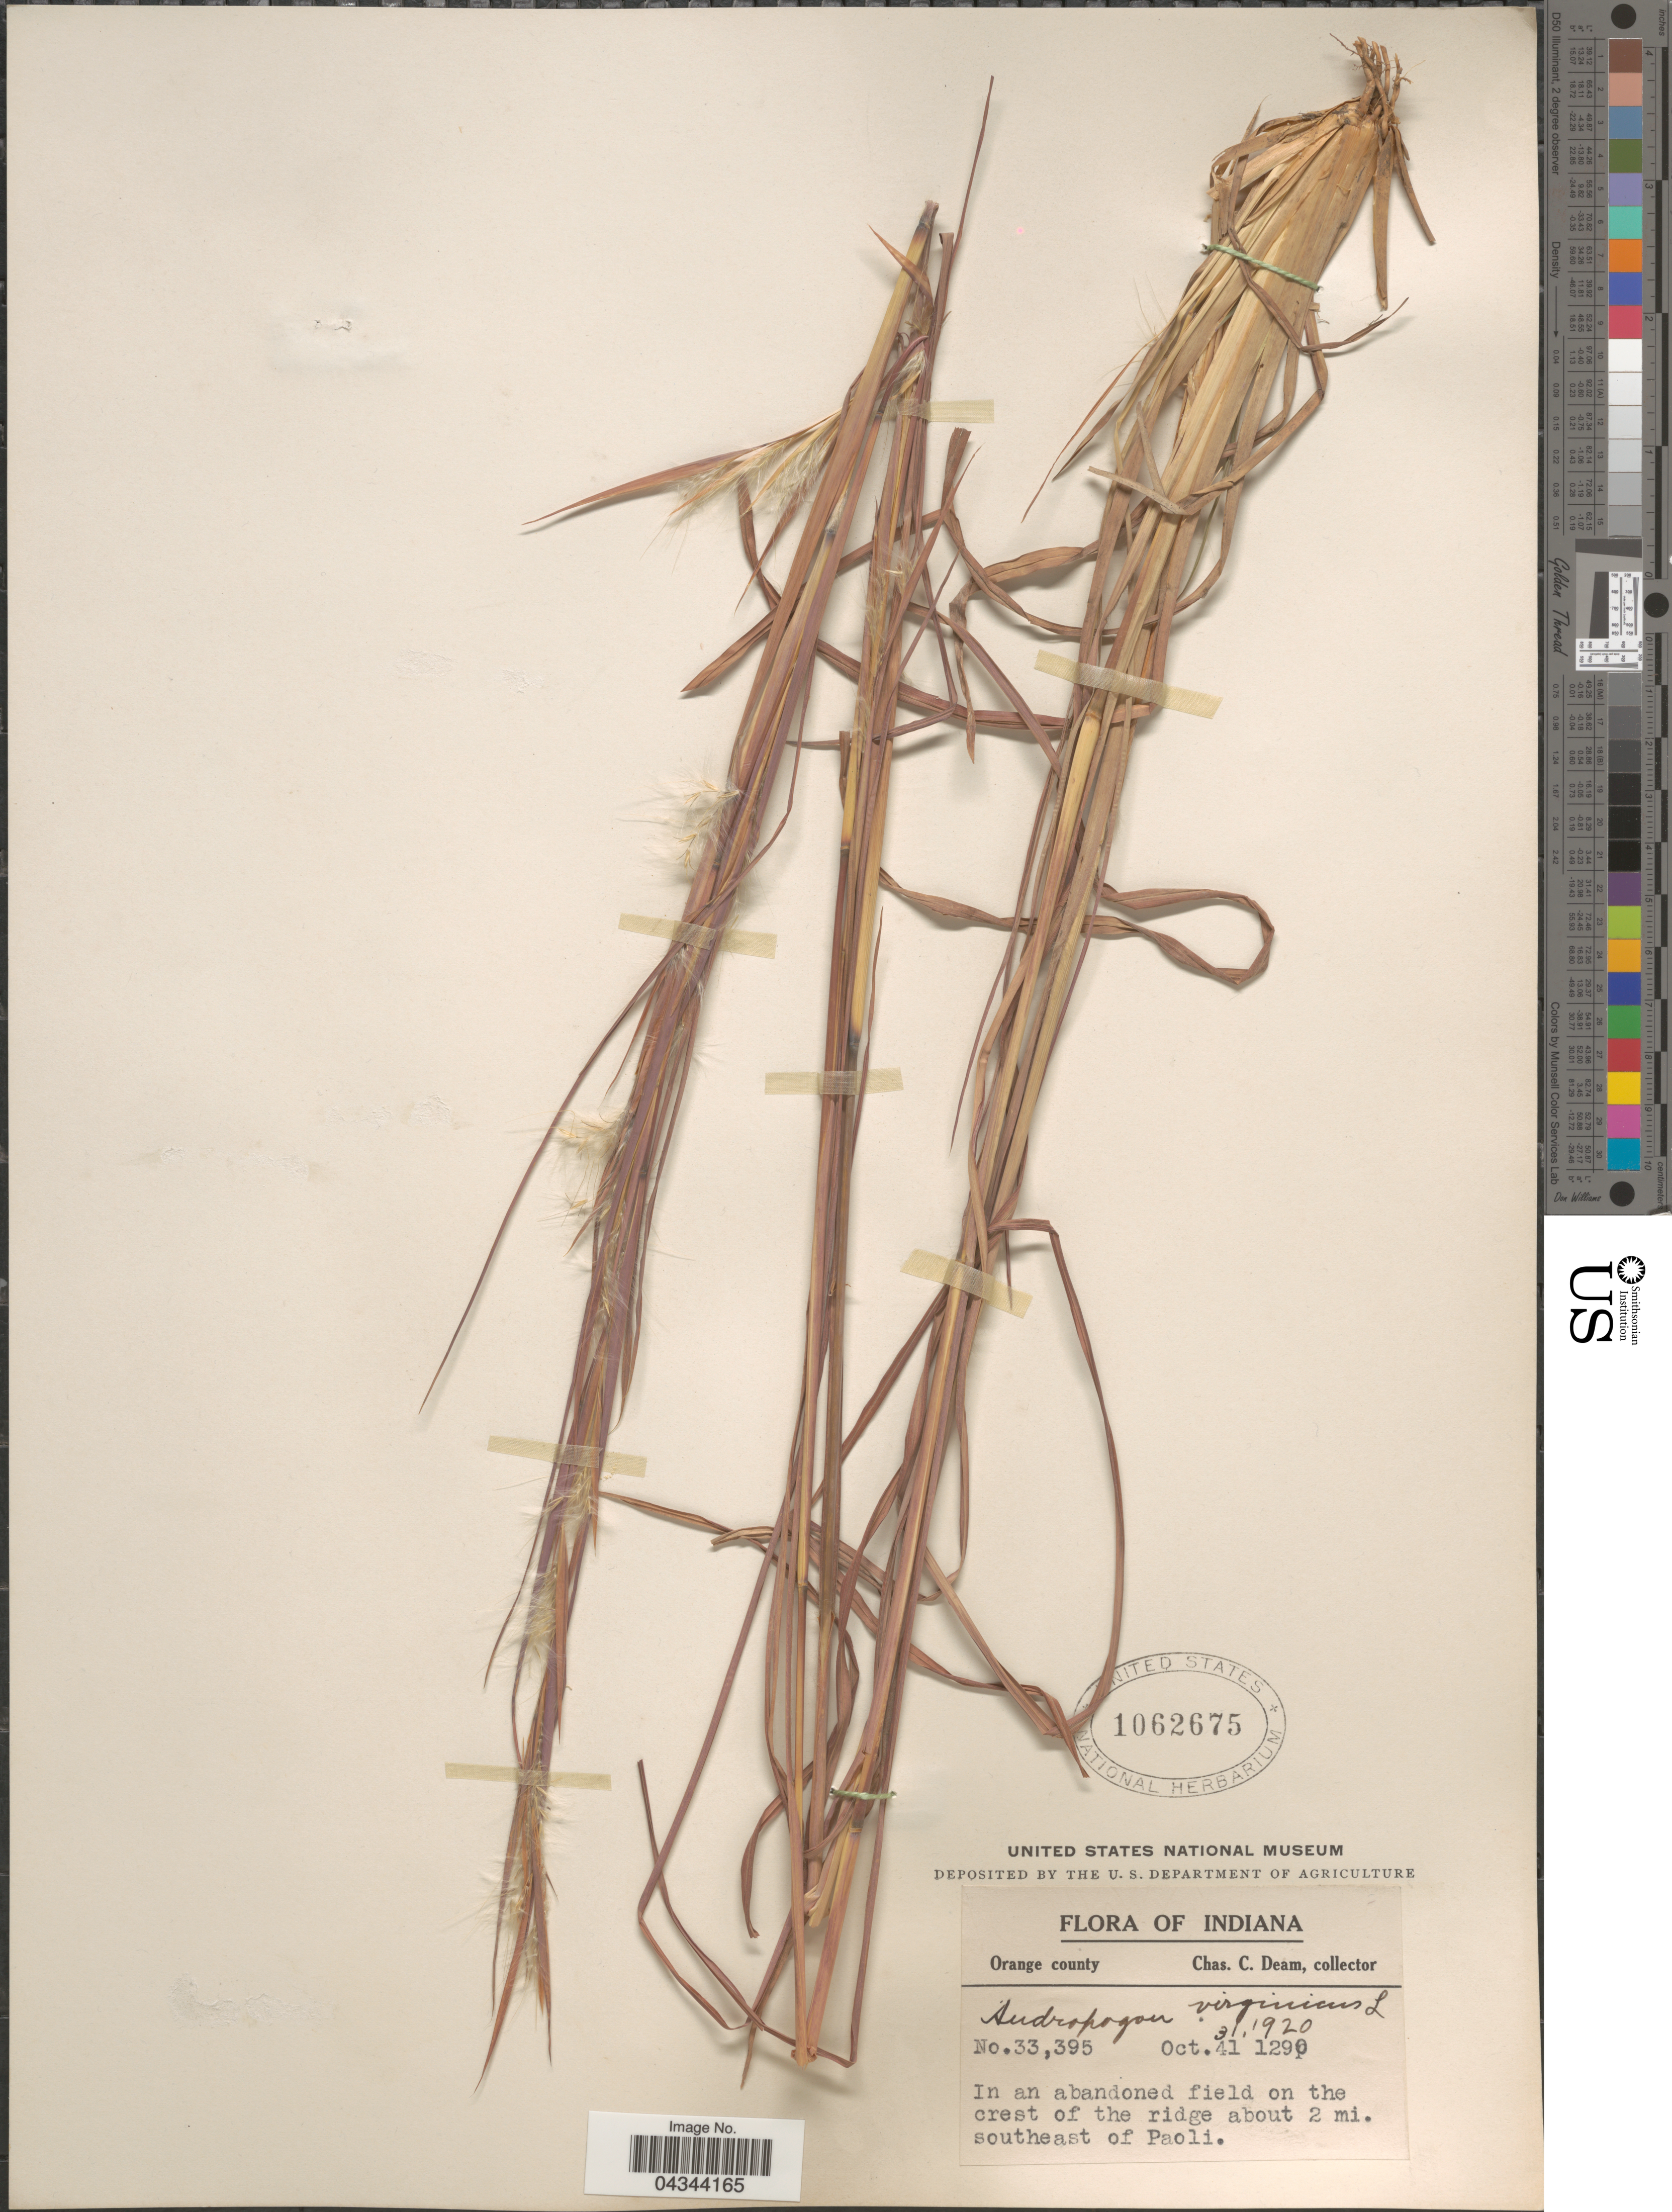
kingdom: Plantae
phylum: Tracheophyta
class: Liliopsida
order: Poales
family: Poaceae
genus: Andropogon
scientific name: Andropogon virginicus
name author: L.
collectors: C. C. Deam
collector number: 33395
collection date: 1920-10-31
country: United States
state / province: Indiana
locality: Orange county. On the crest of the ridge about 2 mi. southeast of Paoli.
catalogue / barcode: US 1062675